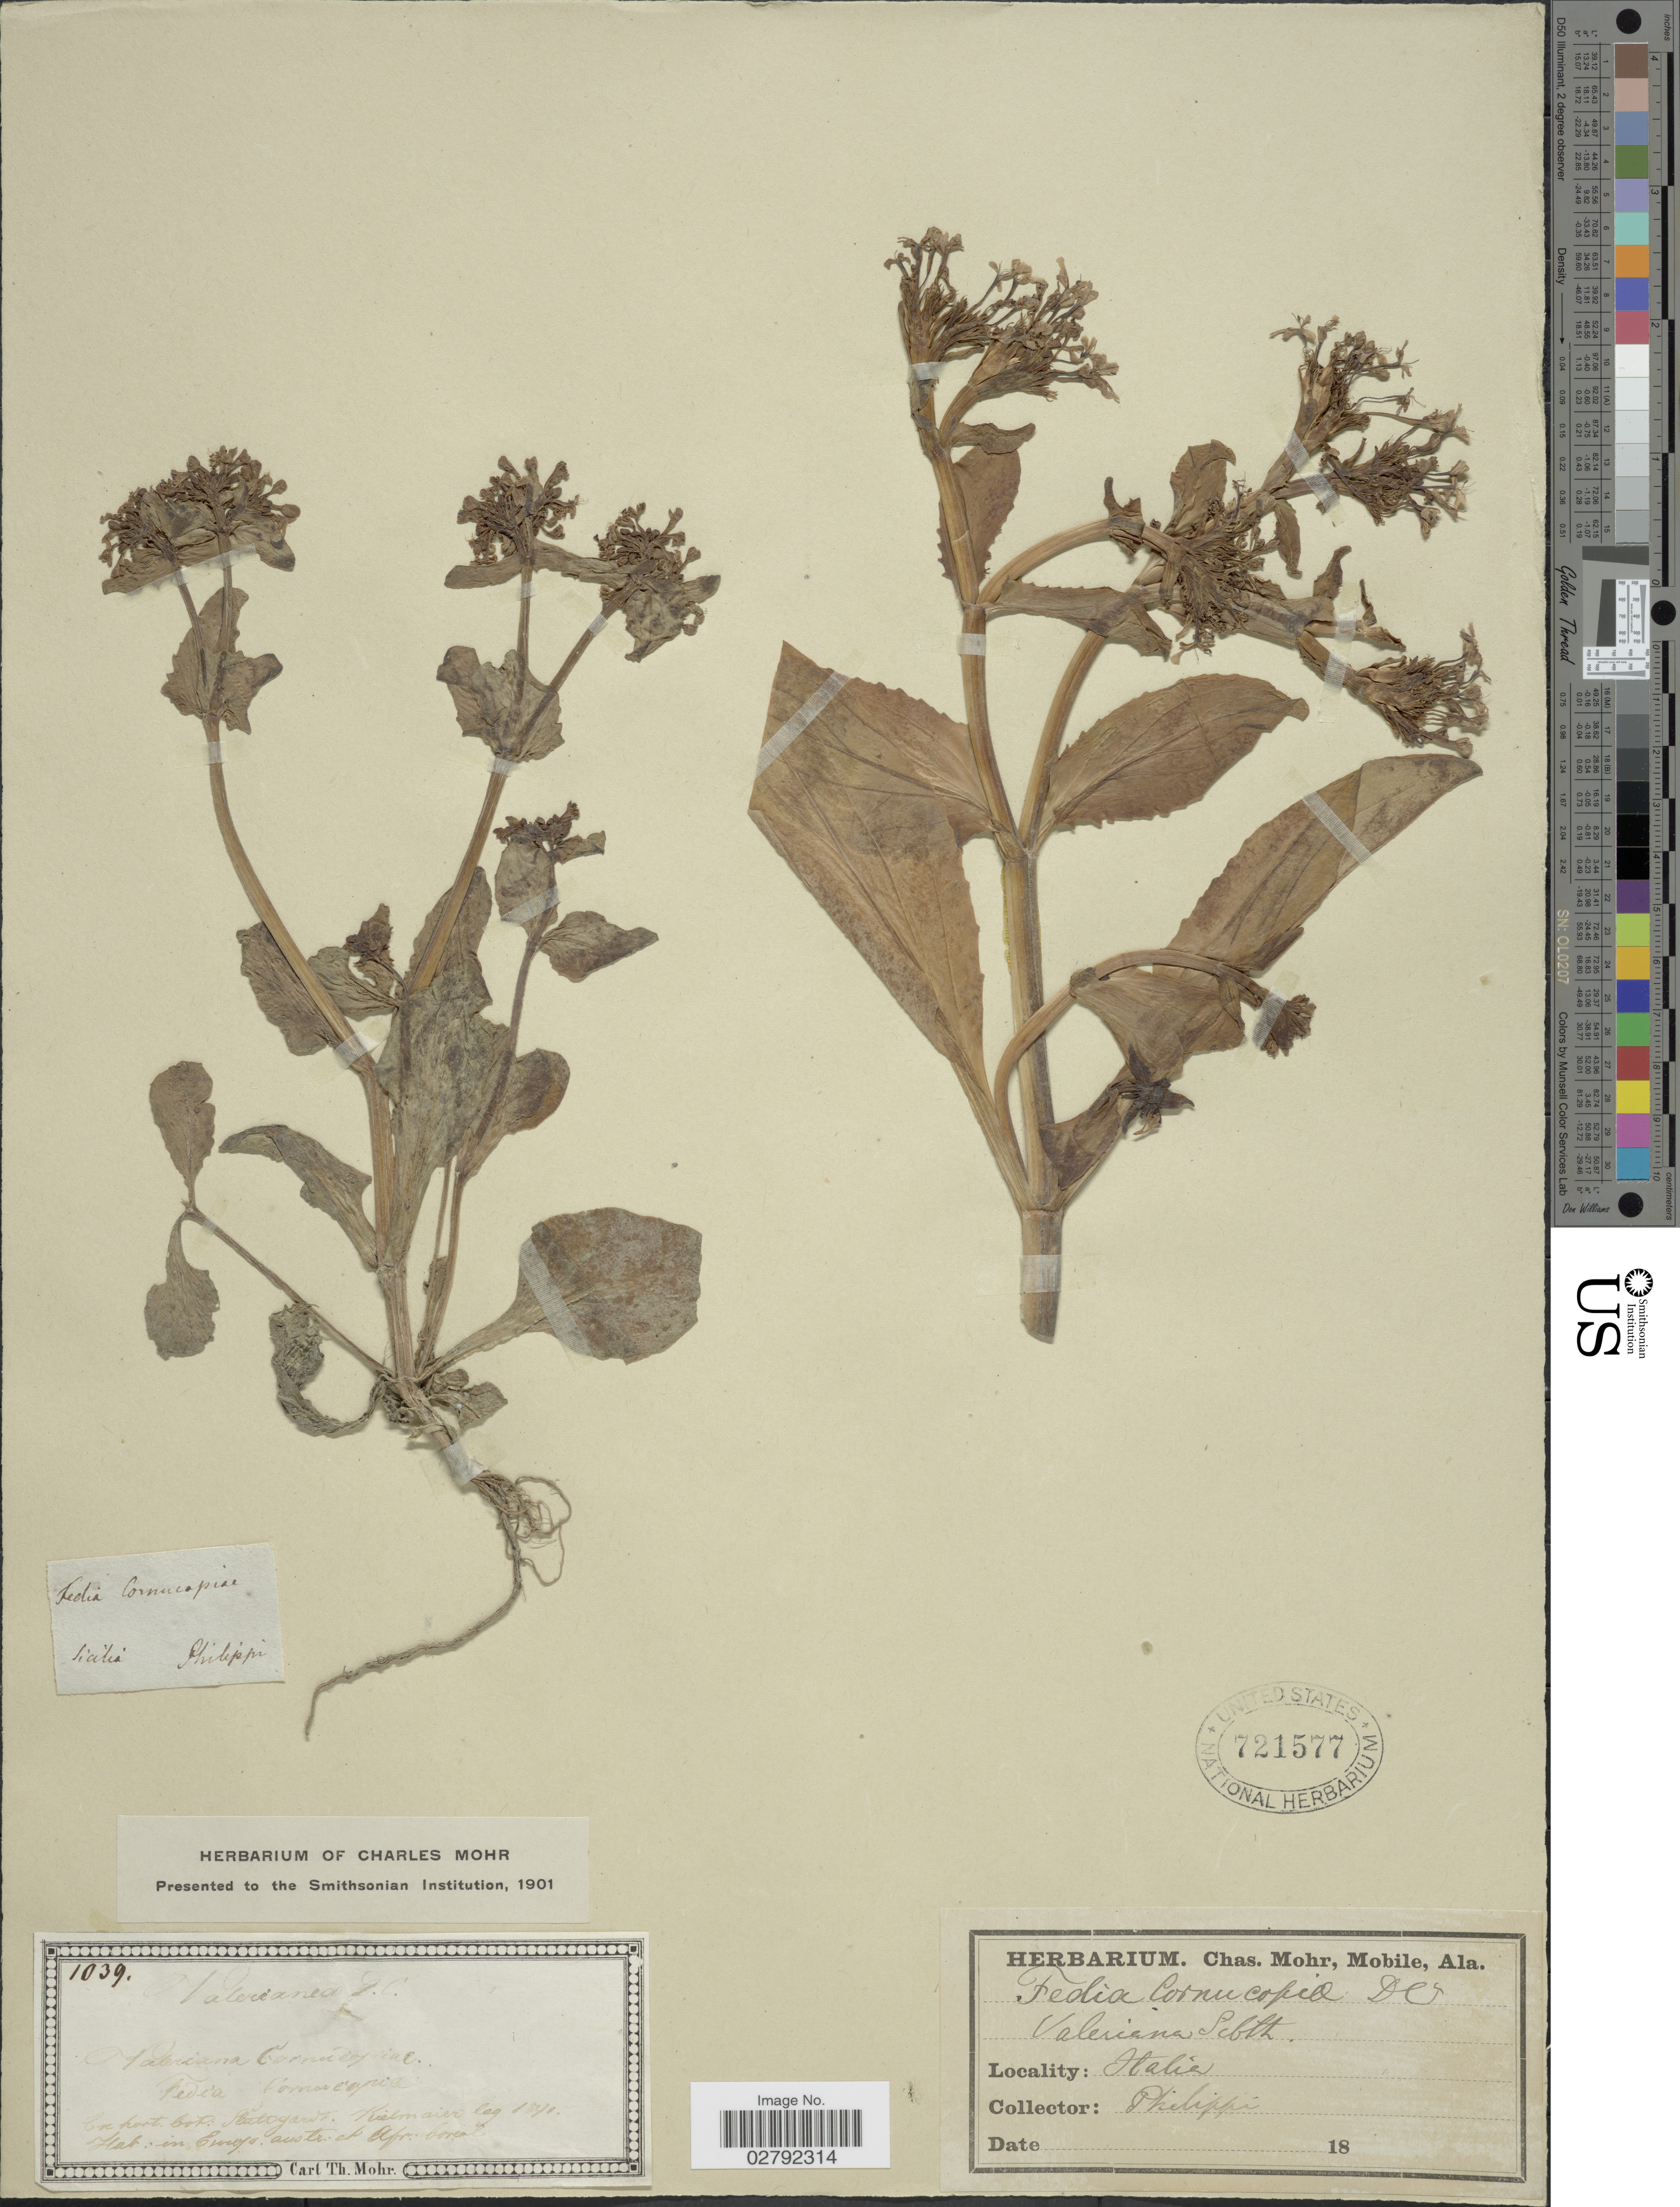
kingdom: Plantae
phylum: Tracheophyta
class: Magnoliopsida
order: Dipsacales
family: Caprifoliaceae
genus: Valerianella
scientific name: Valerianella cornucopia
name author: Loisel.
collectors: -. Philippi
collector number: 1039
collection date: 1841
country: Italy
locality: Ex hort. bot. Stutgarda. Kielmaier. [interpreted]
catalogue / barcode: US 721577